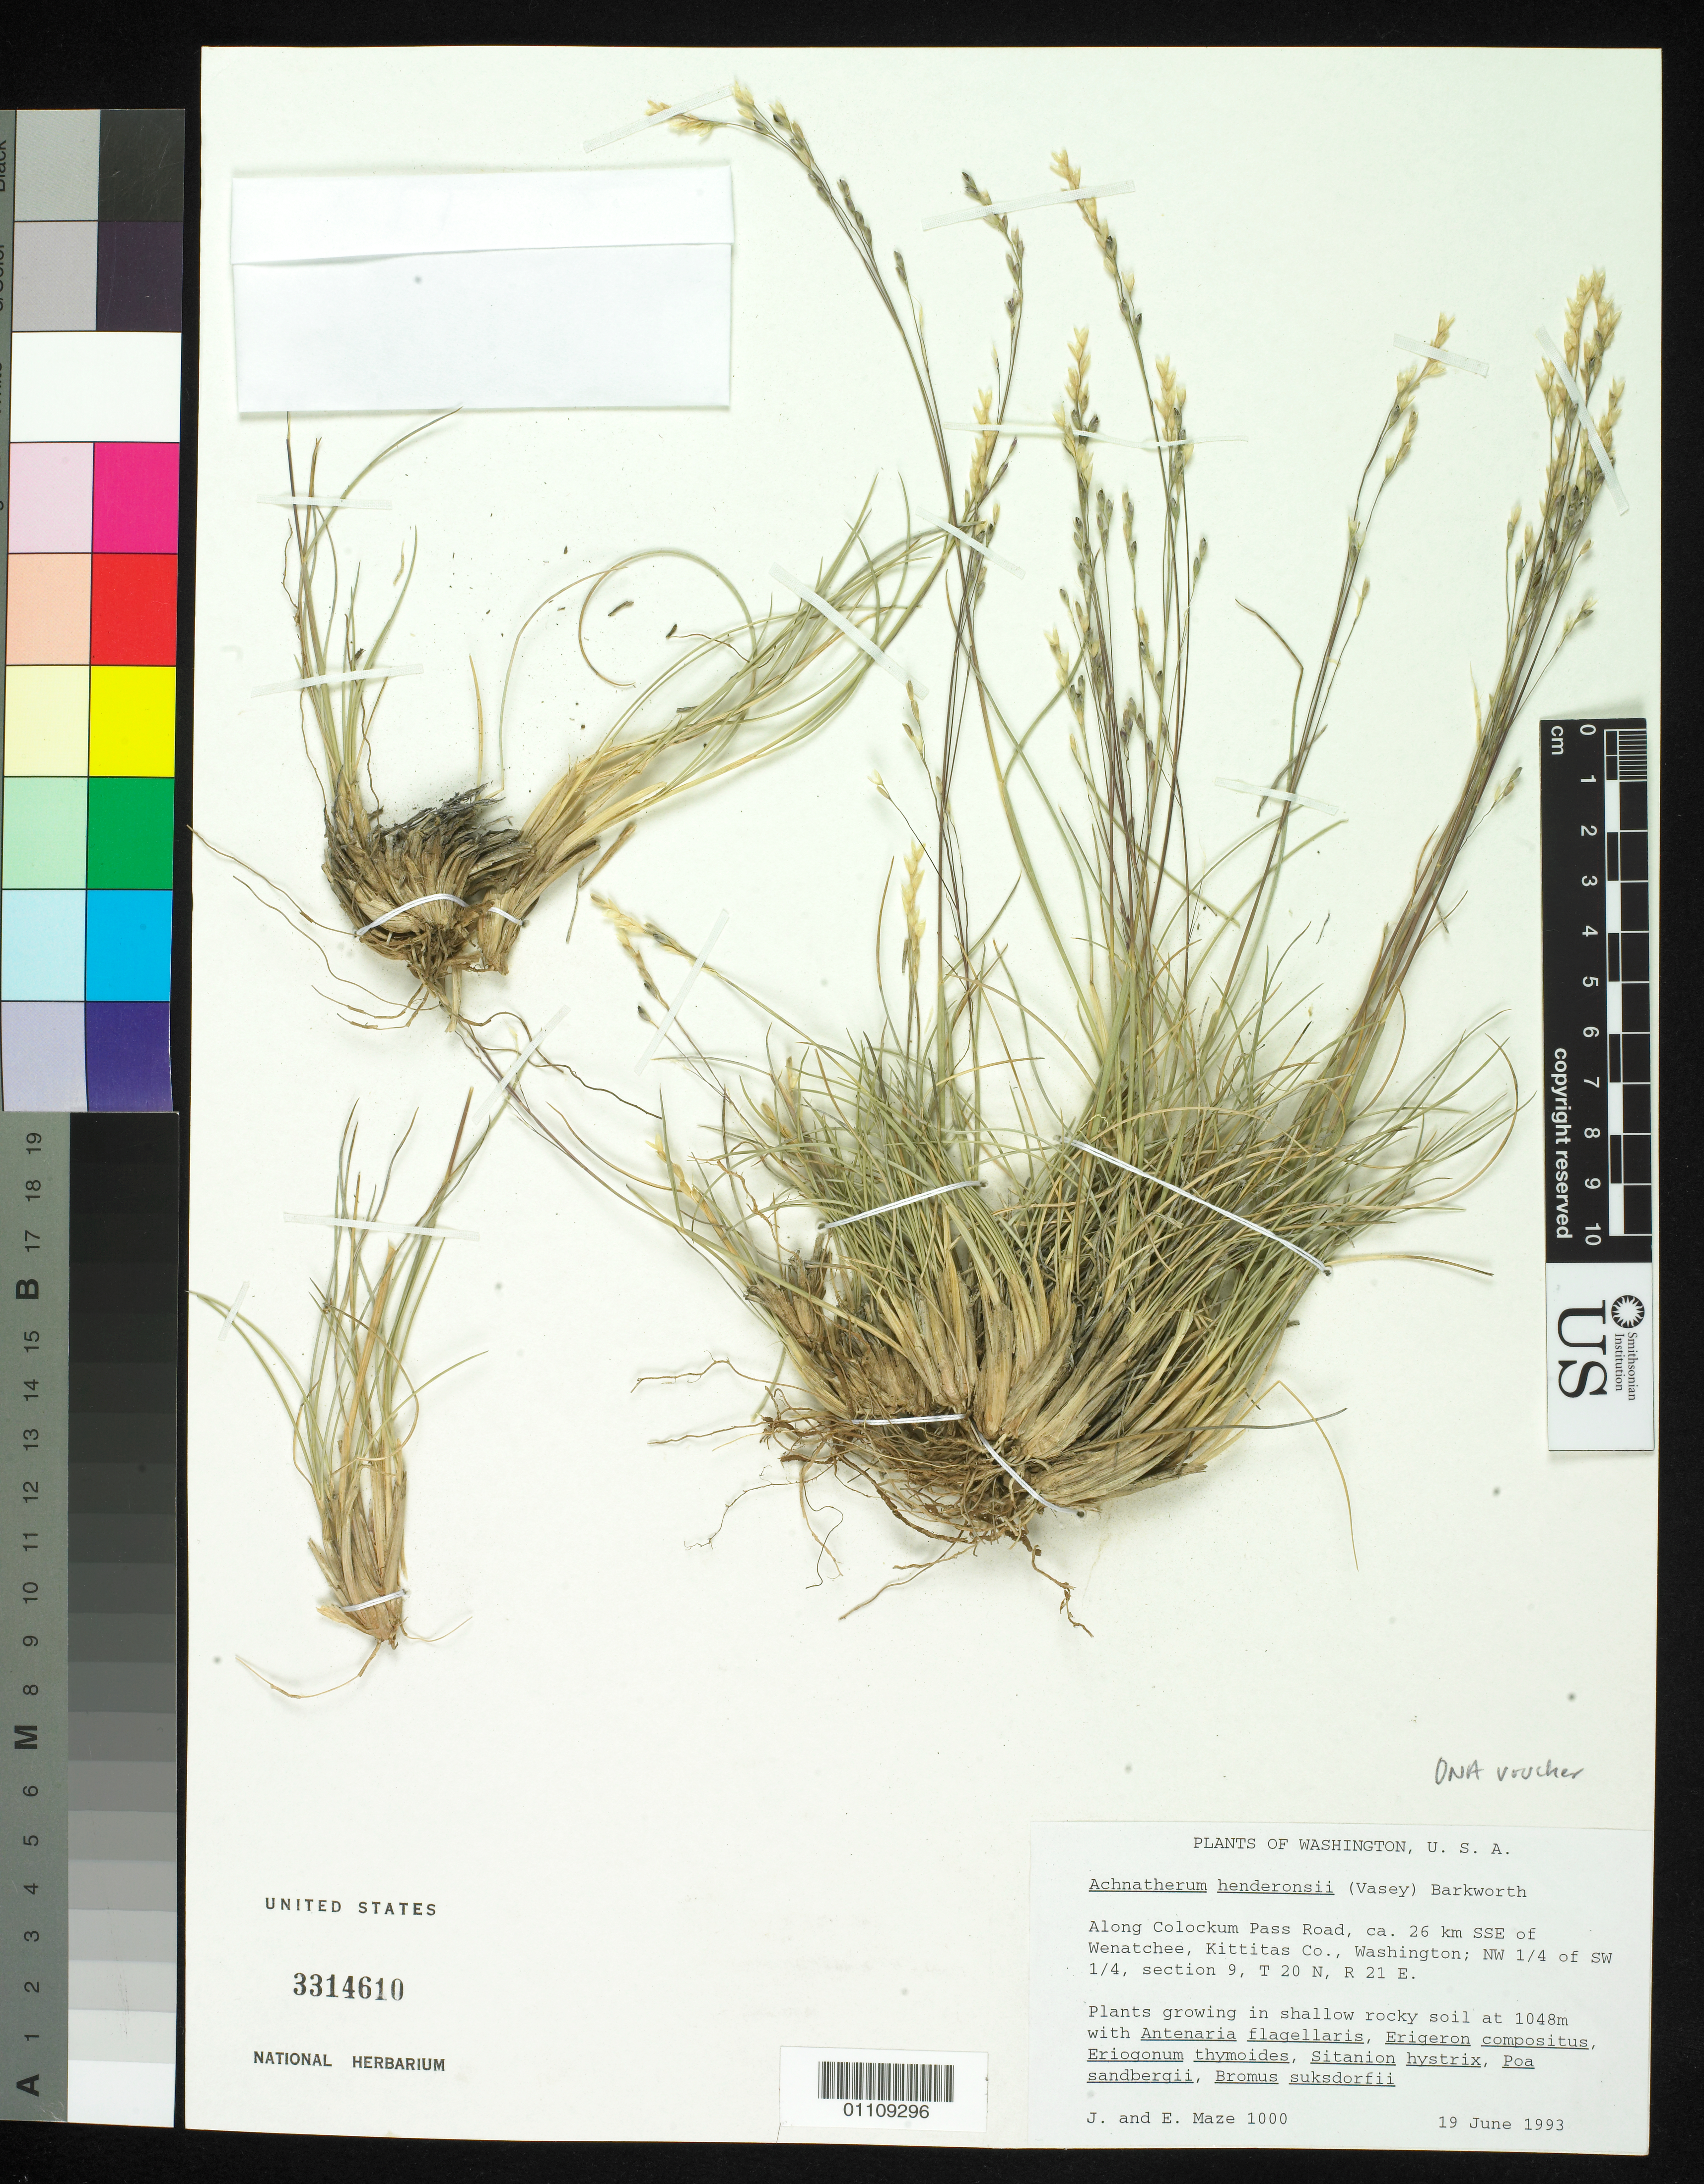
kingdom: Plantae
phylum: Tracheophyta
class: Liliopsida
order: Poales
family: Poaceae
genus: Eriocoma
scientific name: Eriocoma hendersonii ined.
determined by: Poaceae Reorganization Project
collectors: J. Maze & E. Maze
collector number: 1000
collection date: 1993-06-19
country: United States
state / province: Washington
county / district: Kittitas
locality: along Colockum Pass Road, ca. 26 km SSE of Wenatchee, NW 1/4 of SW 1/4. section 9, T 20 N, R 21 E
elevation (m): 1048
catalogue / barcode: US 3314610